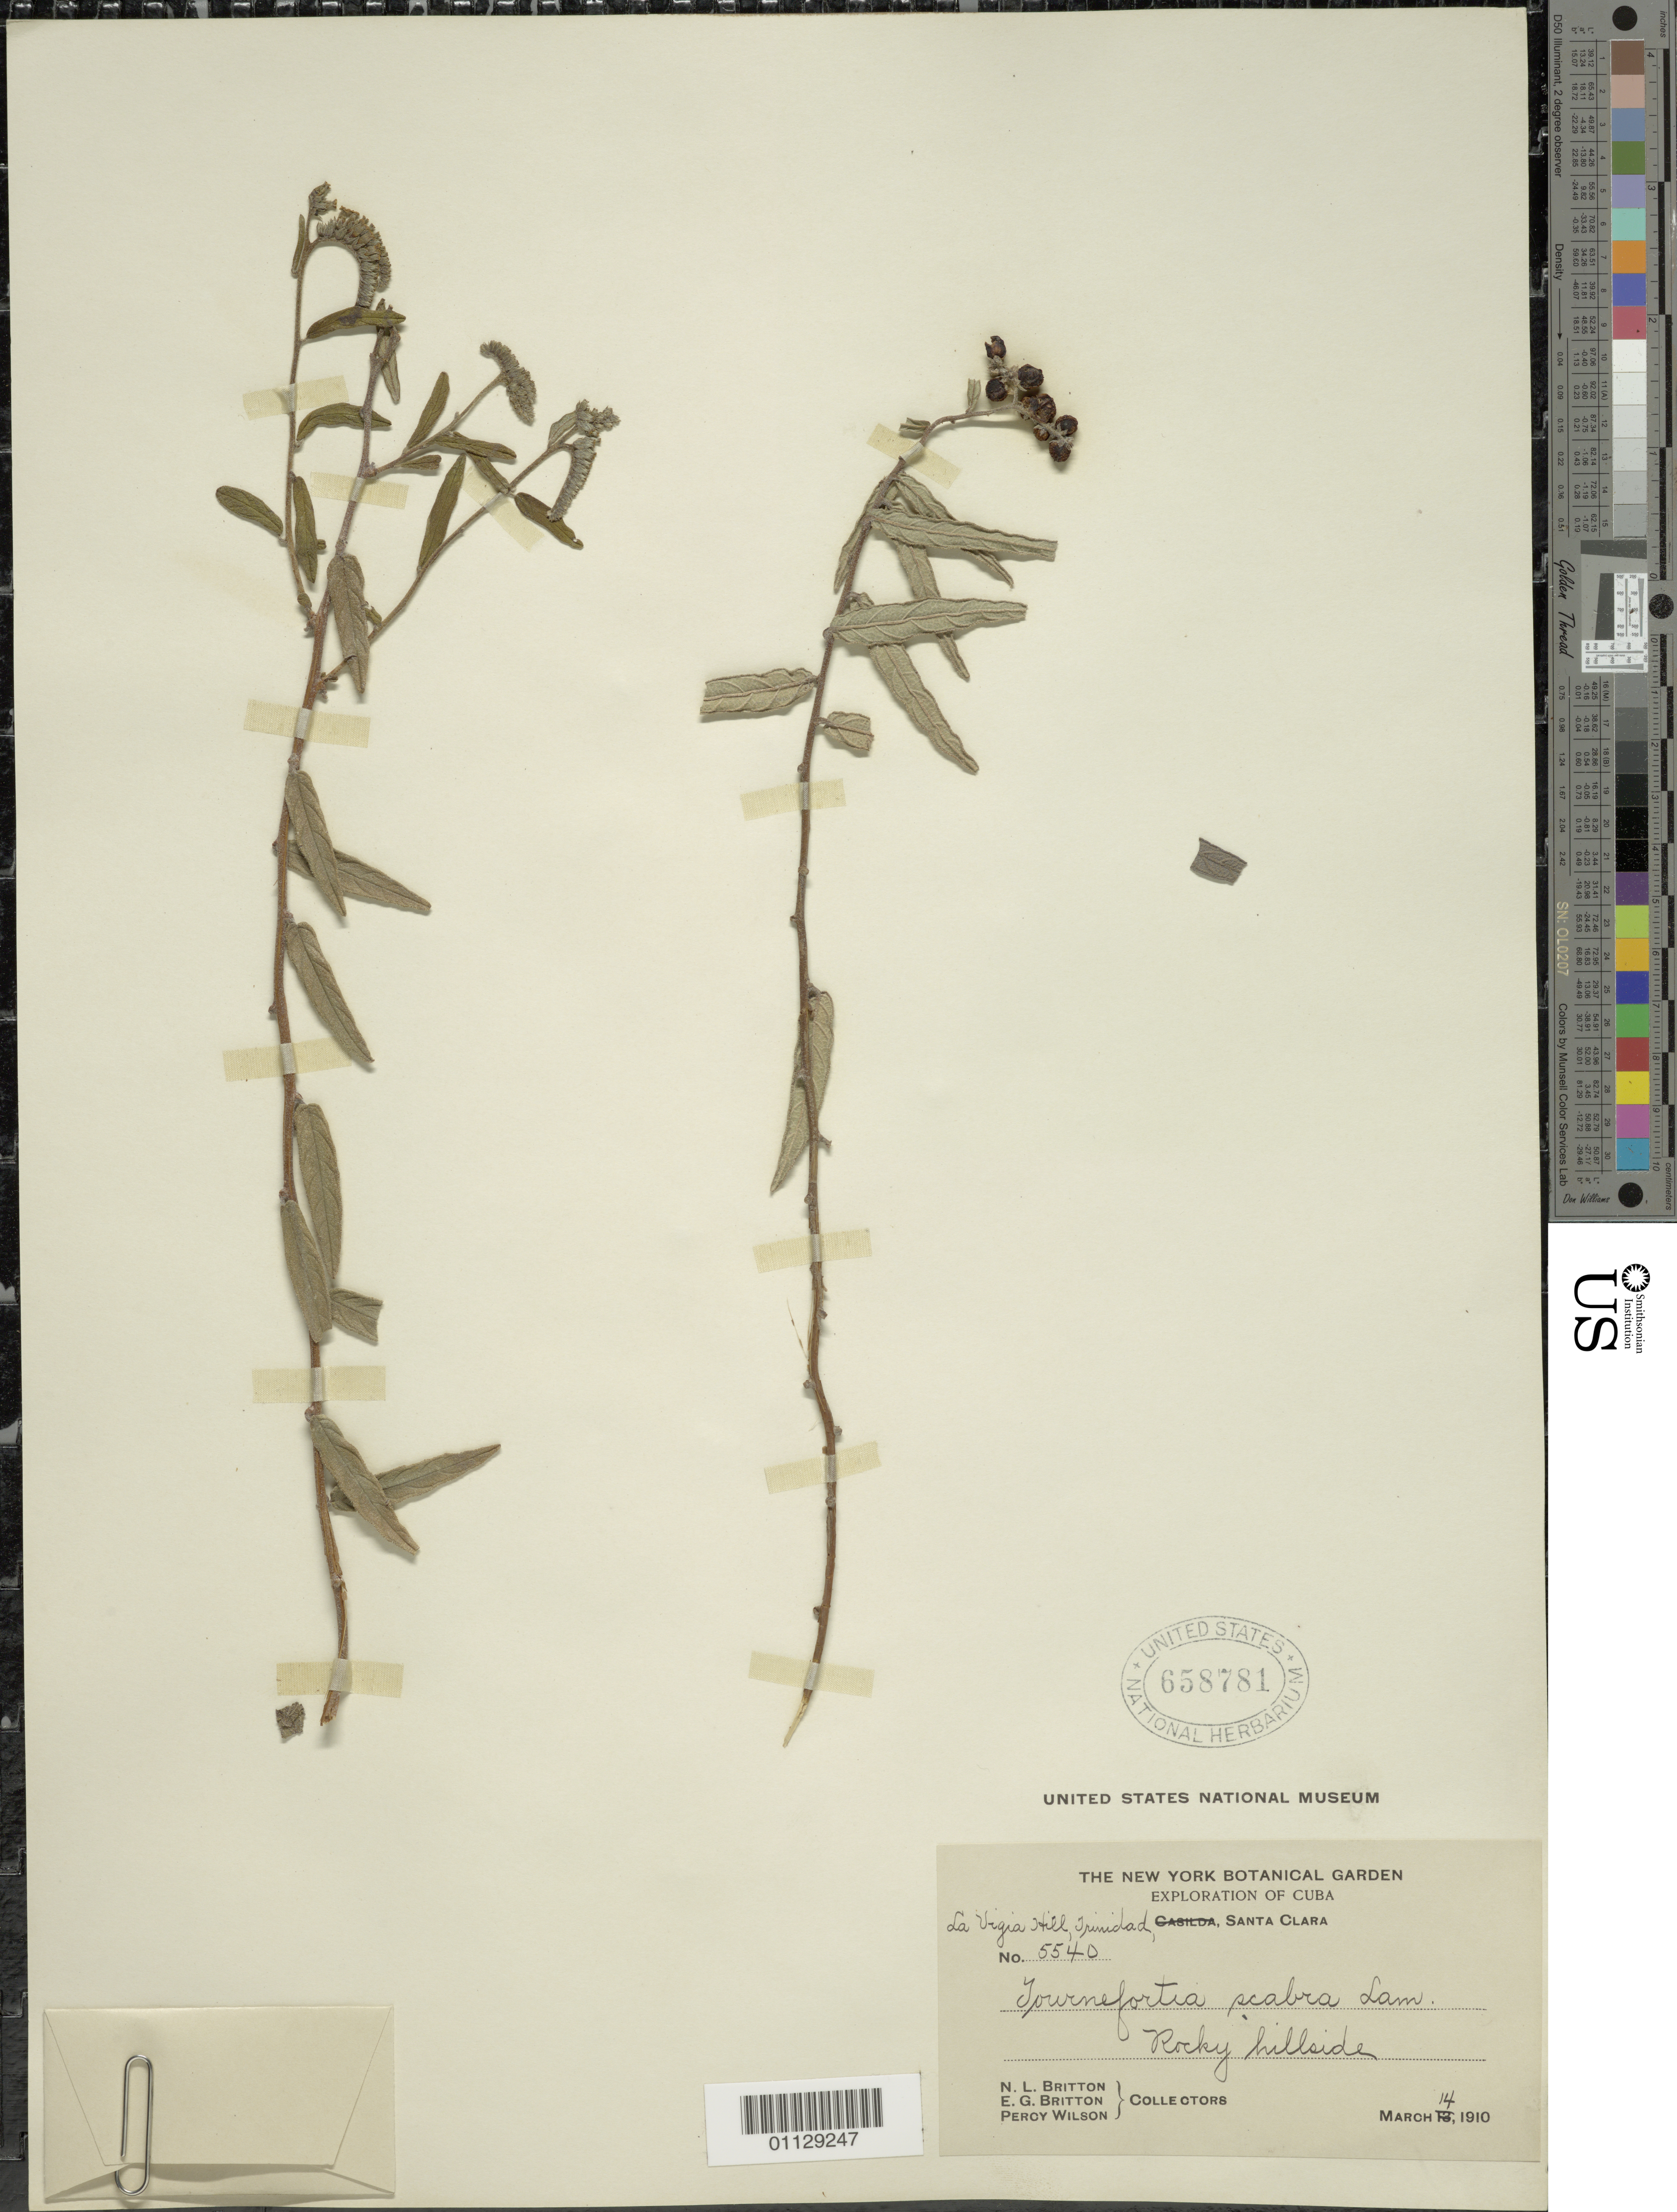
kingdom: Plantae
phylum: Tracheophyta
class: Magnoliopsida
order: Boraginales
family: Heliotropiaceae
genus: Tournefortia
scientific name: Tournefortia scabra var. scabra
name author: Lam.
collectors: E. G. Britton, N. Britton & P. Wilson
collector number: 5540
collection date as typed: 14 Mar 1910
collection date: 1910-03-14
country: Cuba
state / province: Villa Clara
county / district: Santa Clara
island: Cuba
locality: Rocky hillside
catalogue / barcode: US 658781